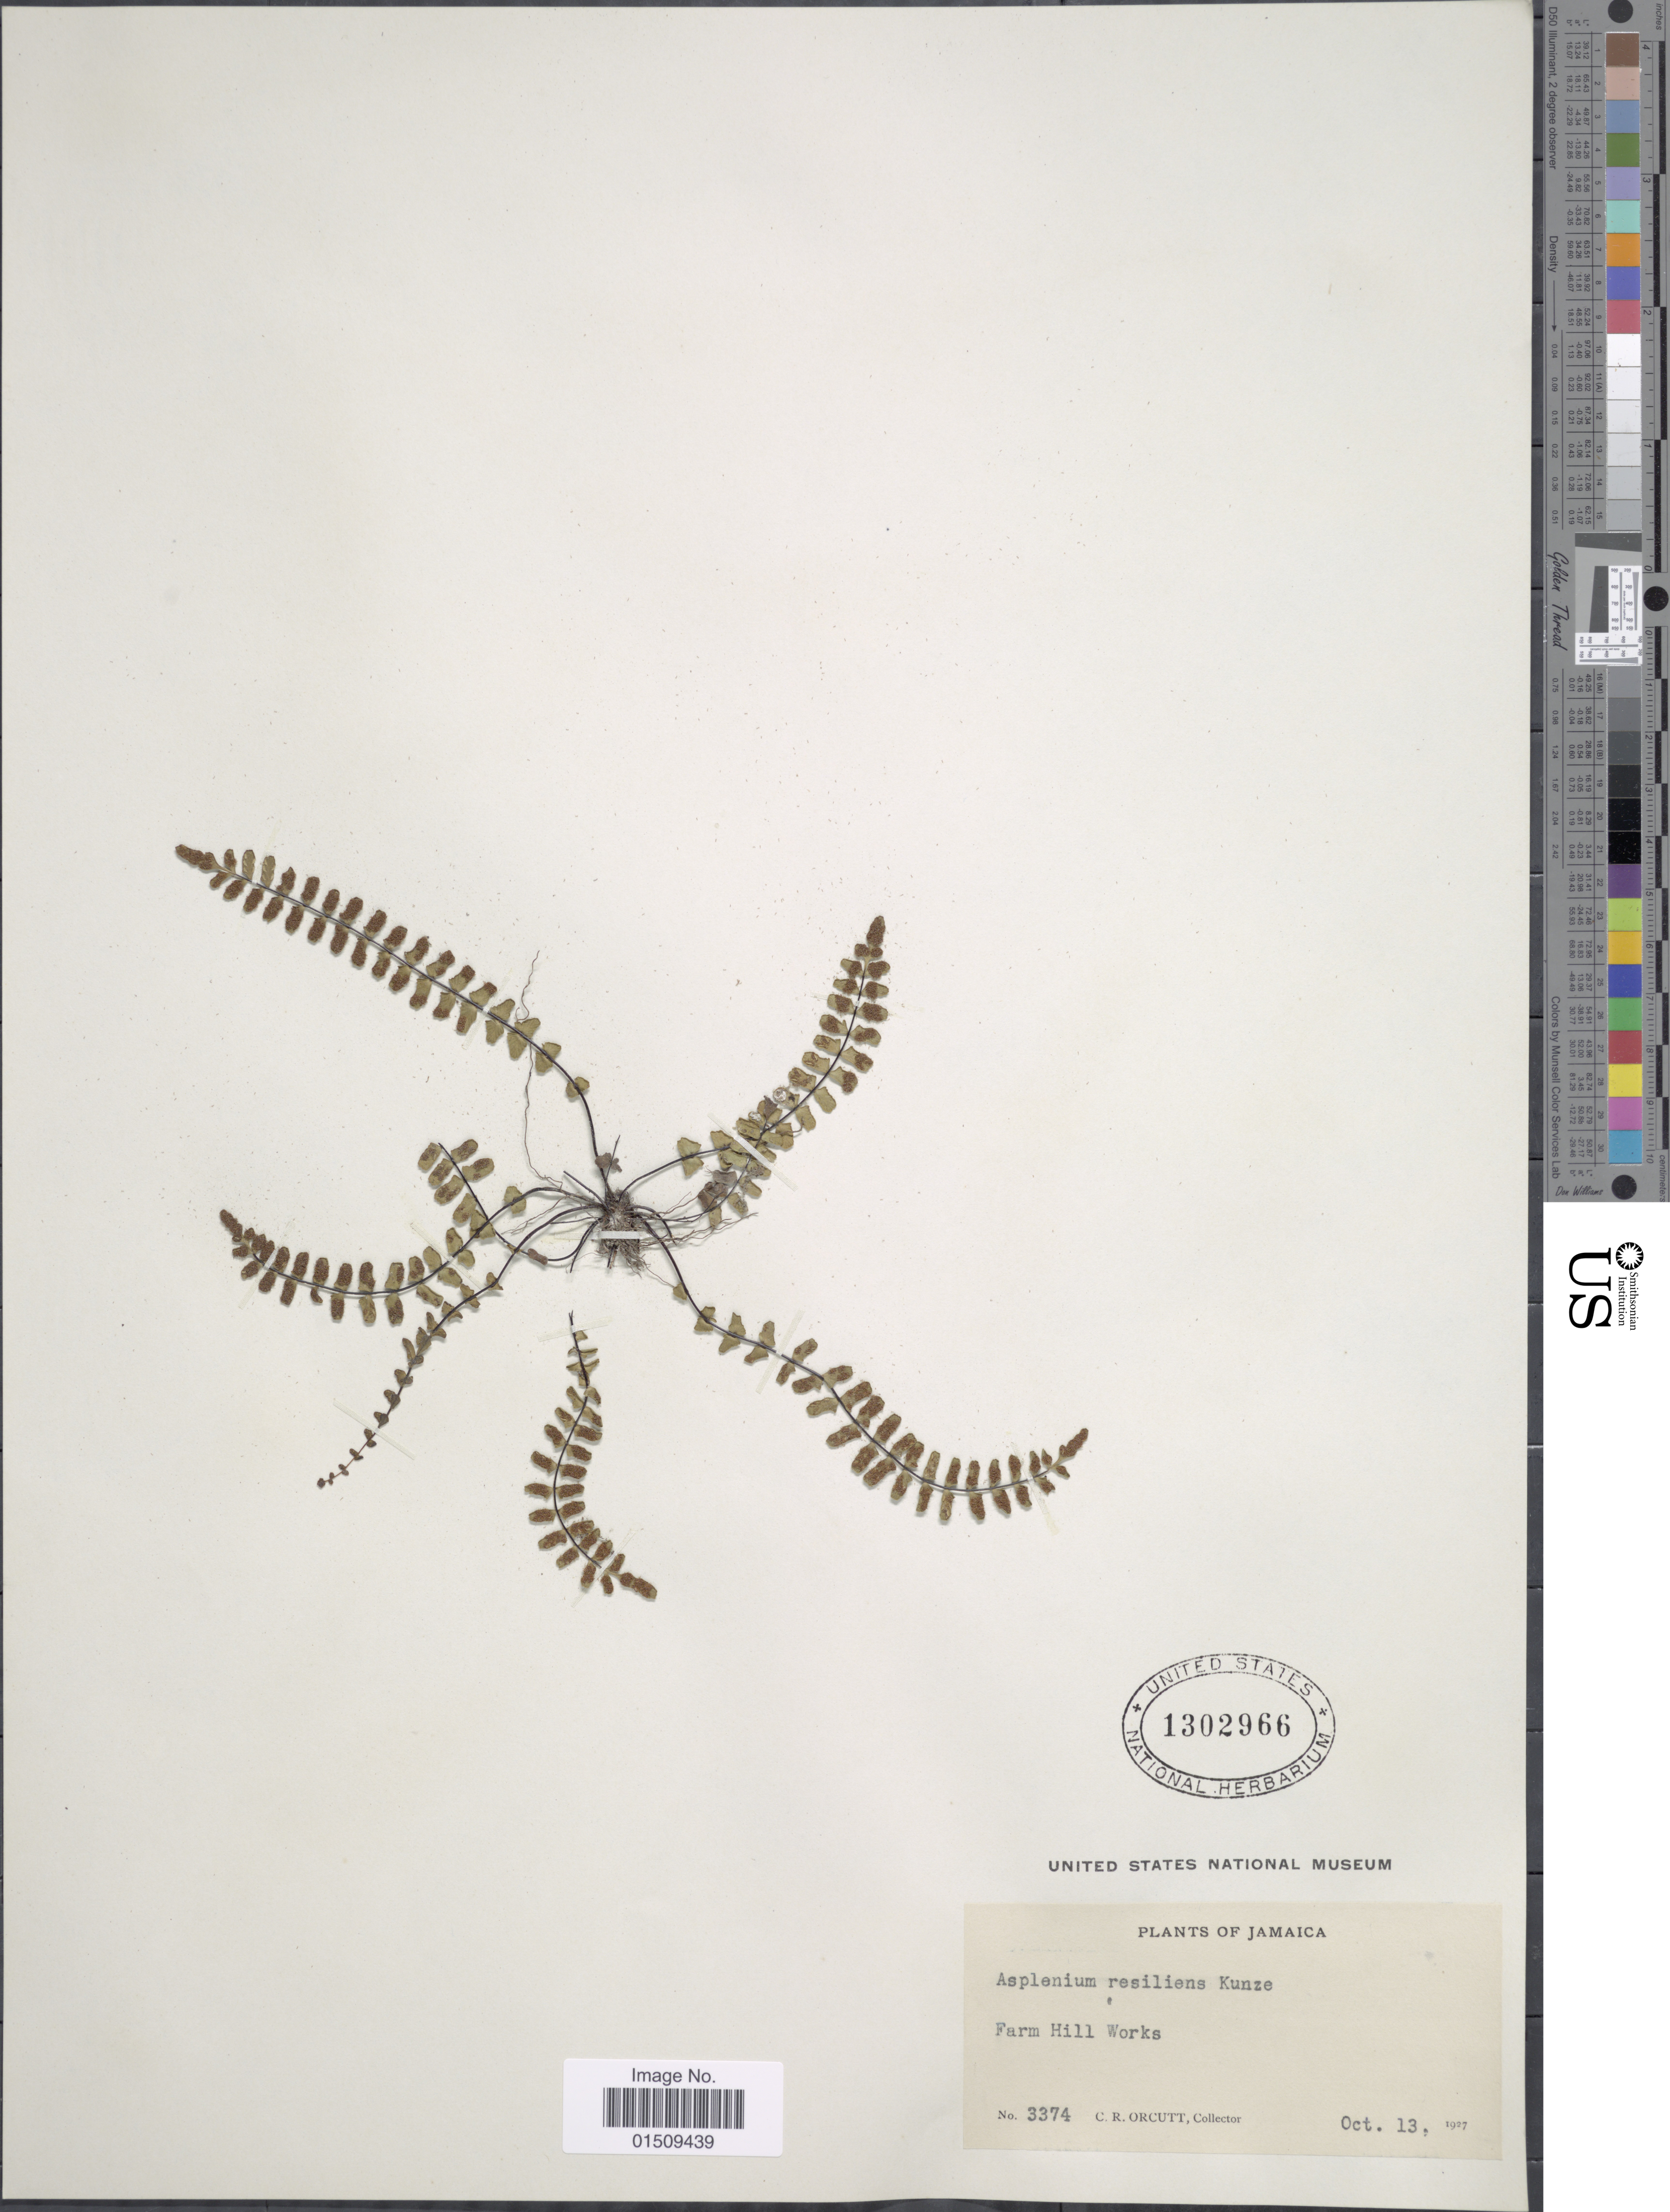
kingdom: Plantae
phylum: Tracheophyta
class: Polypodiopsida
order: Polypodiales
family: Aspleniaceae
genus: Asplenium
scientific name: Asplenium resiliens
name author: Kunze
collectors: C. R. Orcutt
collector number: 3374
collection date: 1927-10-13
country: Jamaica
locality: Farm Hill Works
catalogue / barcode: US 1302966